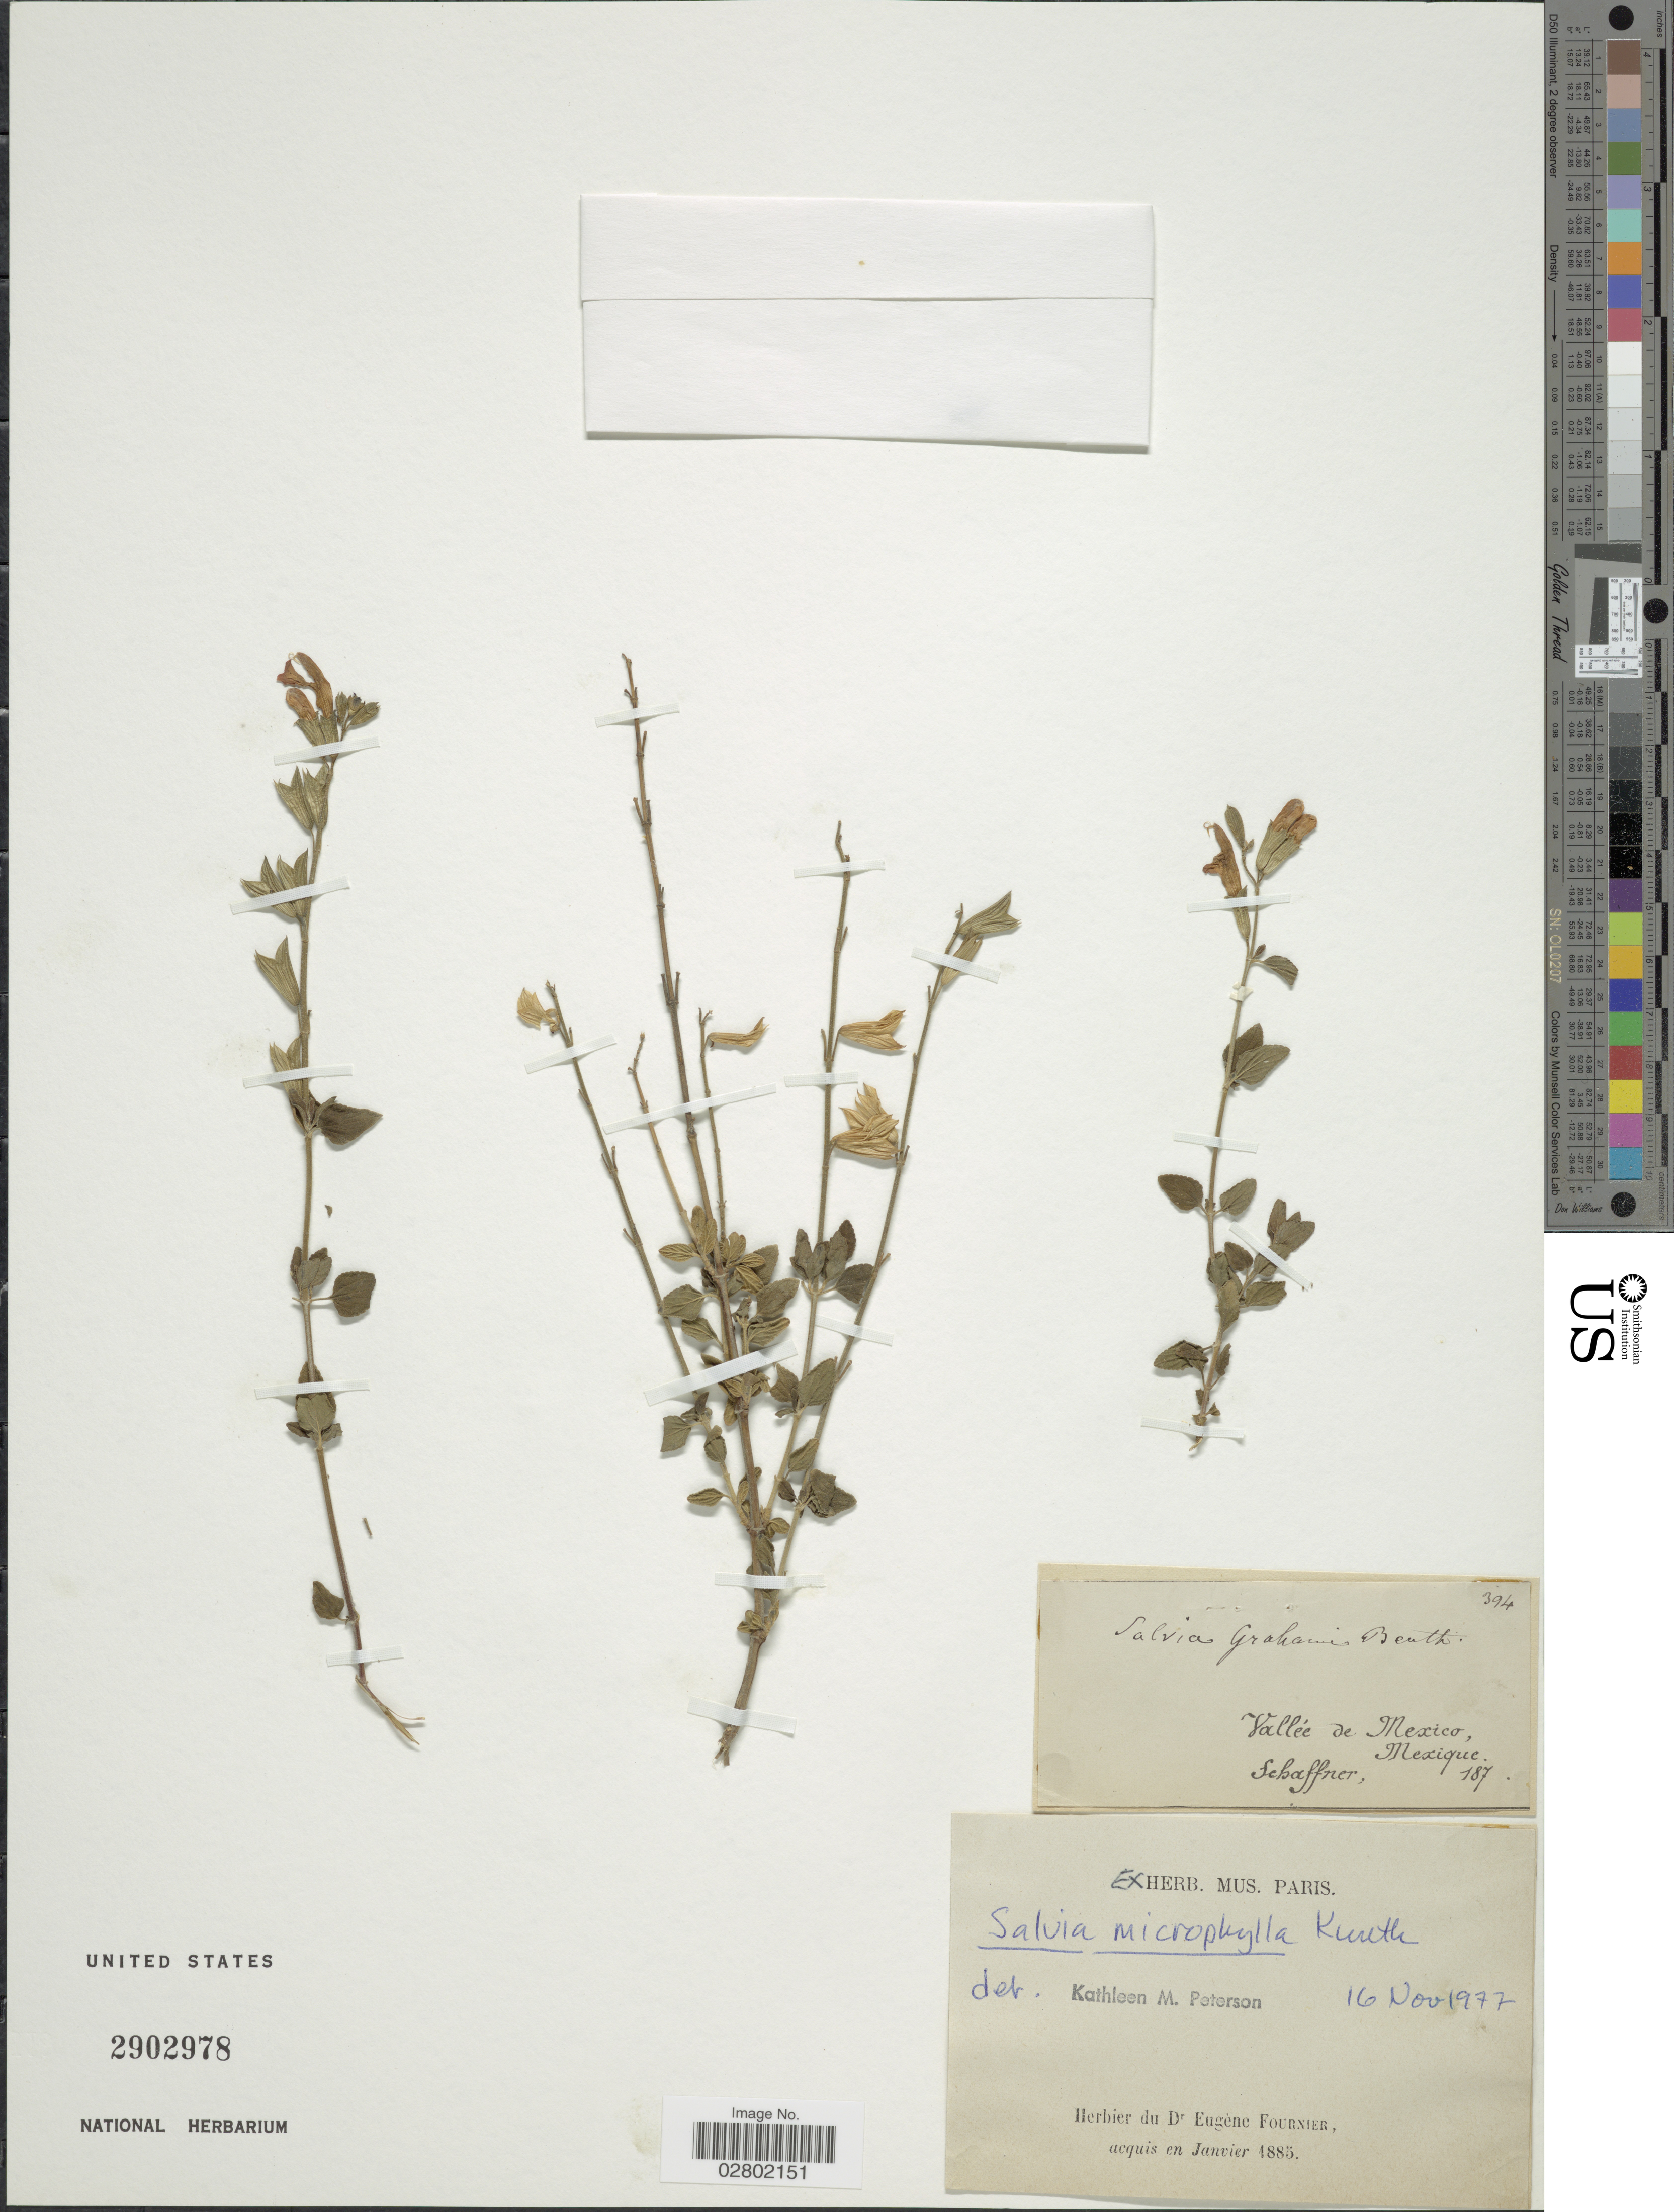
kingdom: Plantae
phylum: Tracheophyta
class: Magnoliopsida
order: Lamiales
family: Lamiaceae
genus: Salvia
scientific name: Salvia microphylla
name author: Kunth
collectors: -. Schaffner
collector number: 394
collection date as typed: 187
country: Mexico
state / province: México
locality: Vallée de Mexico.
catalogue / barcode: US 2902978